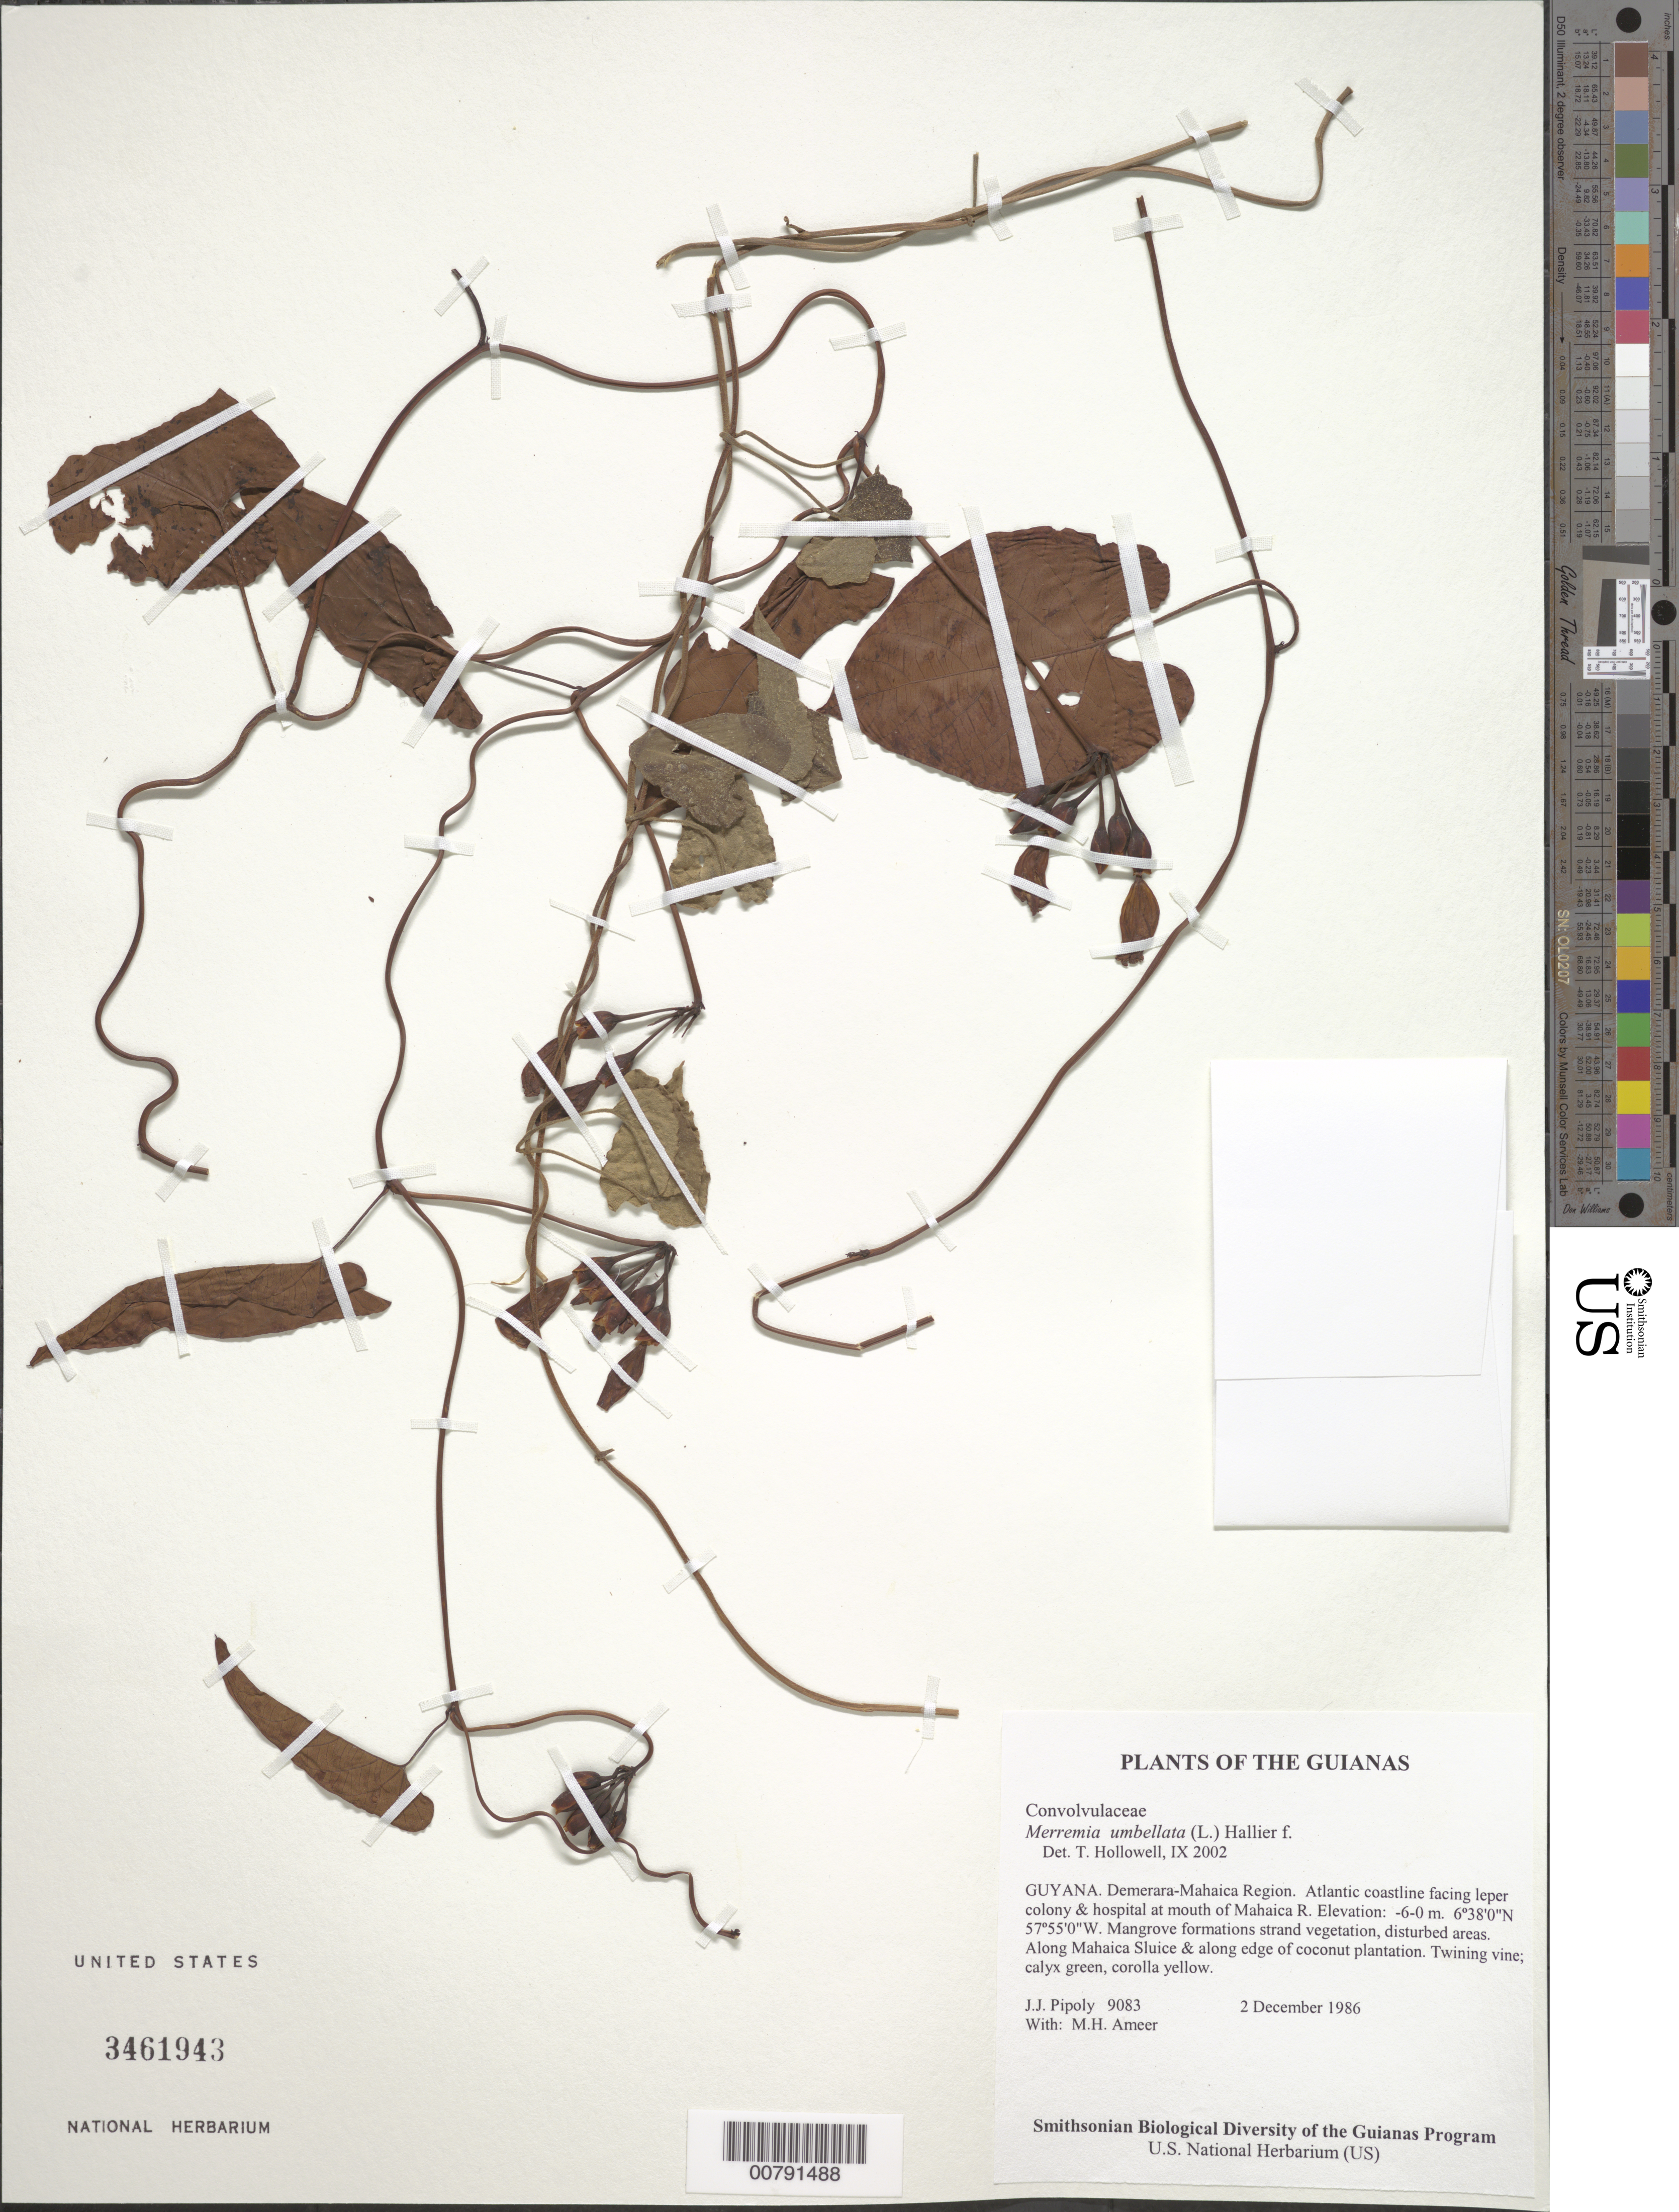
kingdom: Plantae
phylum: Tracheophyta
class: Magnoliopsida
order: Solanales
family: Convolvulaceae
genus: Camonea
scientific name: Camonea umbellata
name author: (L.) A. R. Simões & Staples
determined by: Strong, Mark T., (BOT), Smithsonian Institution - National Museum of Natural History (UNITED STATES)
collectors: J. J. Pipoly & M. Ameer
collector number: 9083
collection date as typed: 2 December 1986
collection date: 1986-12-02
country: Guyana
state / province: Demerara-Mahaica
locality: Atlantic coastline facing leper colony & hospital at mouth of Mahaica R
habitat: Mangrove formations strand vegetation, disturbed areas. Along Mahaica Sluice & along edge of coconut plantation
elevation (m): -6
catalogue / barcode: US 3461943